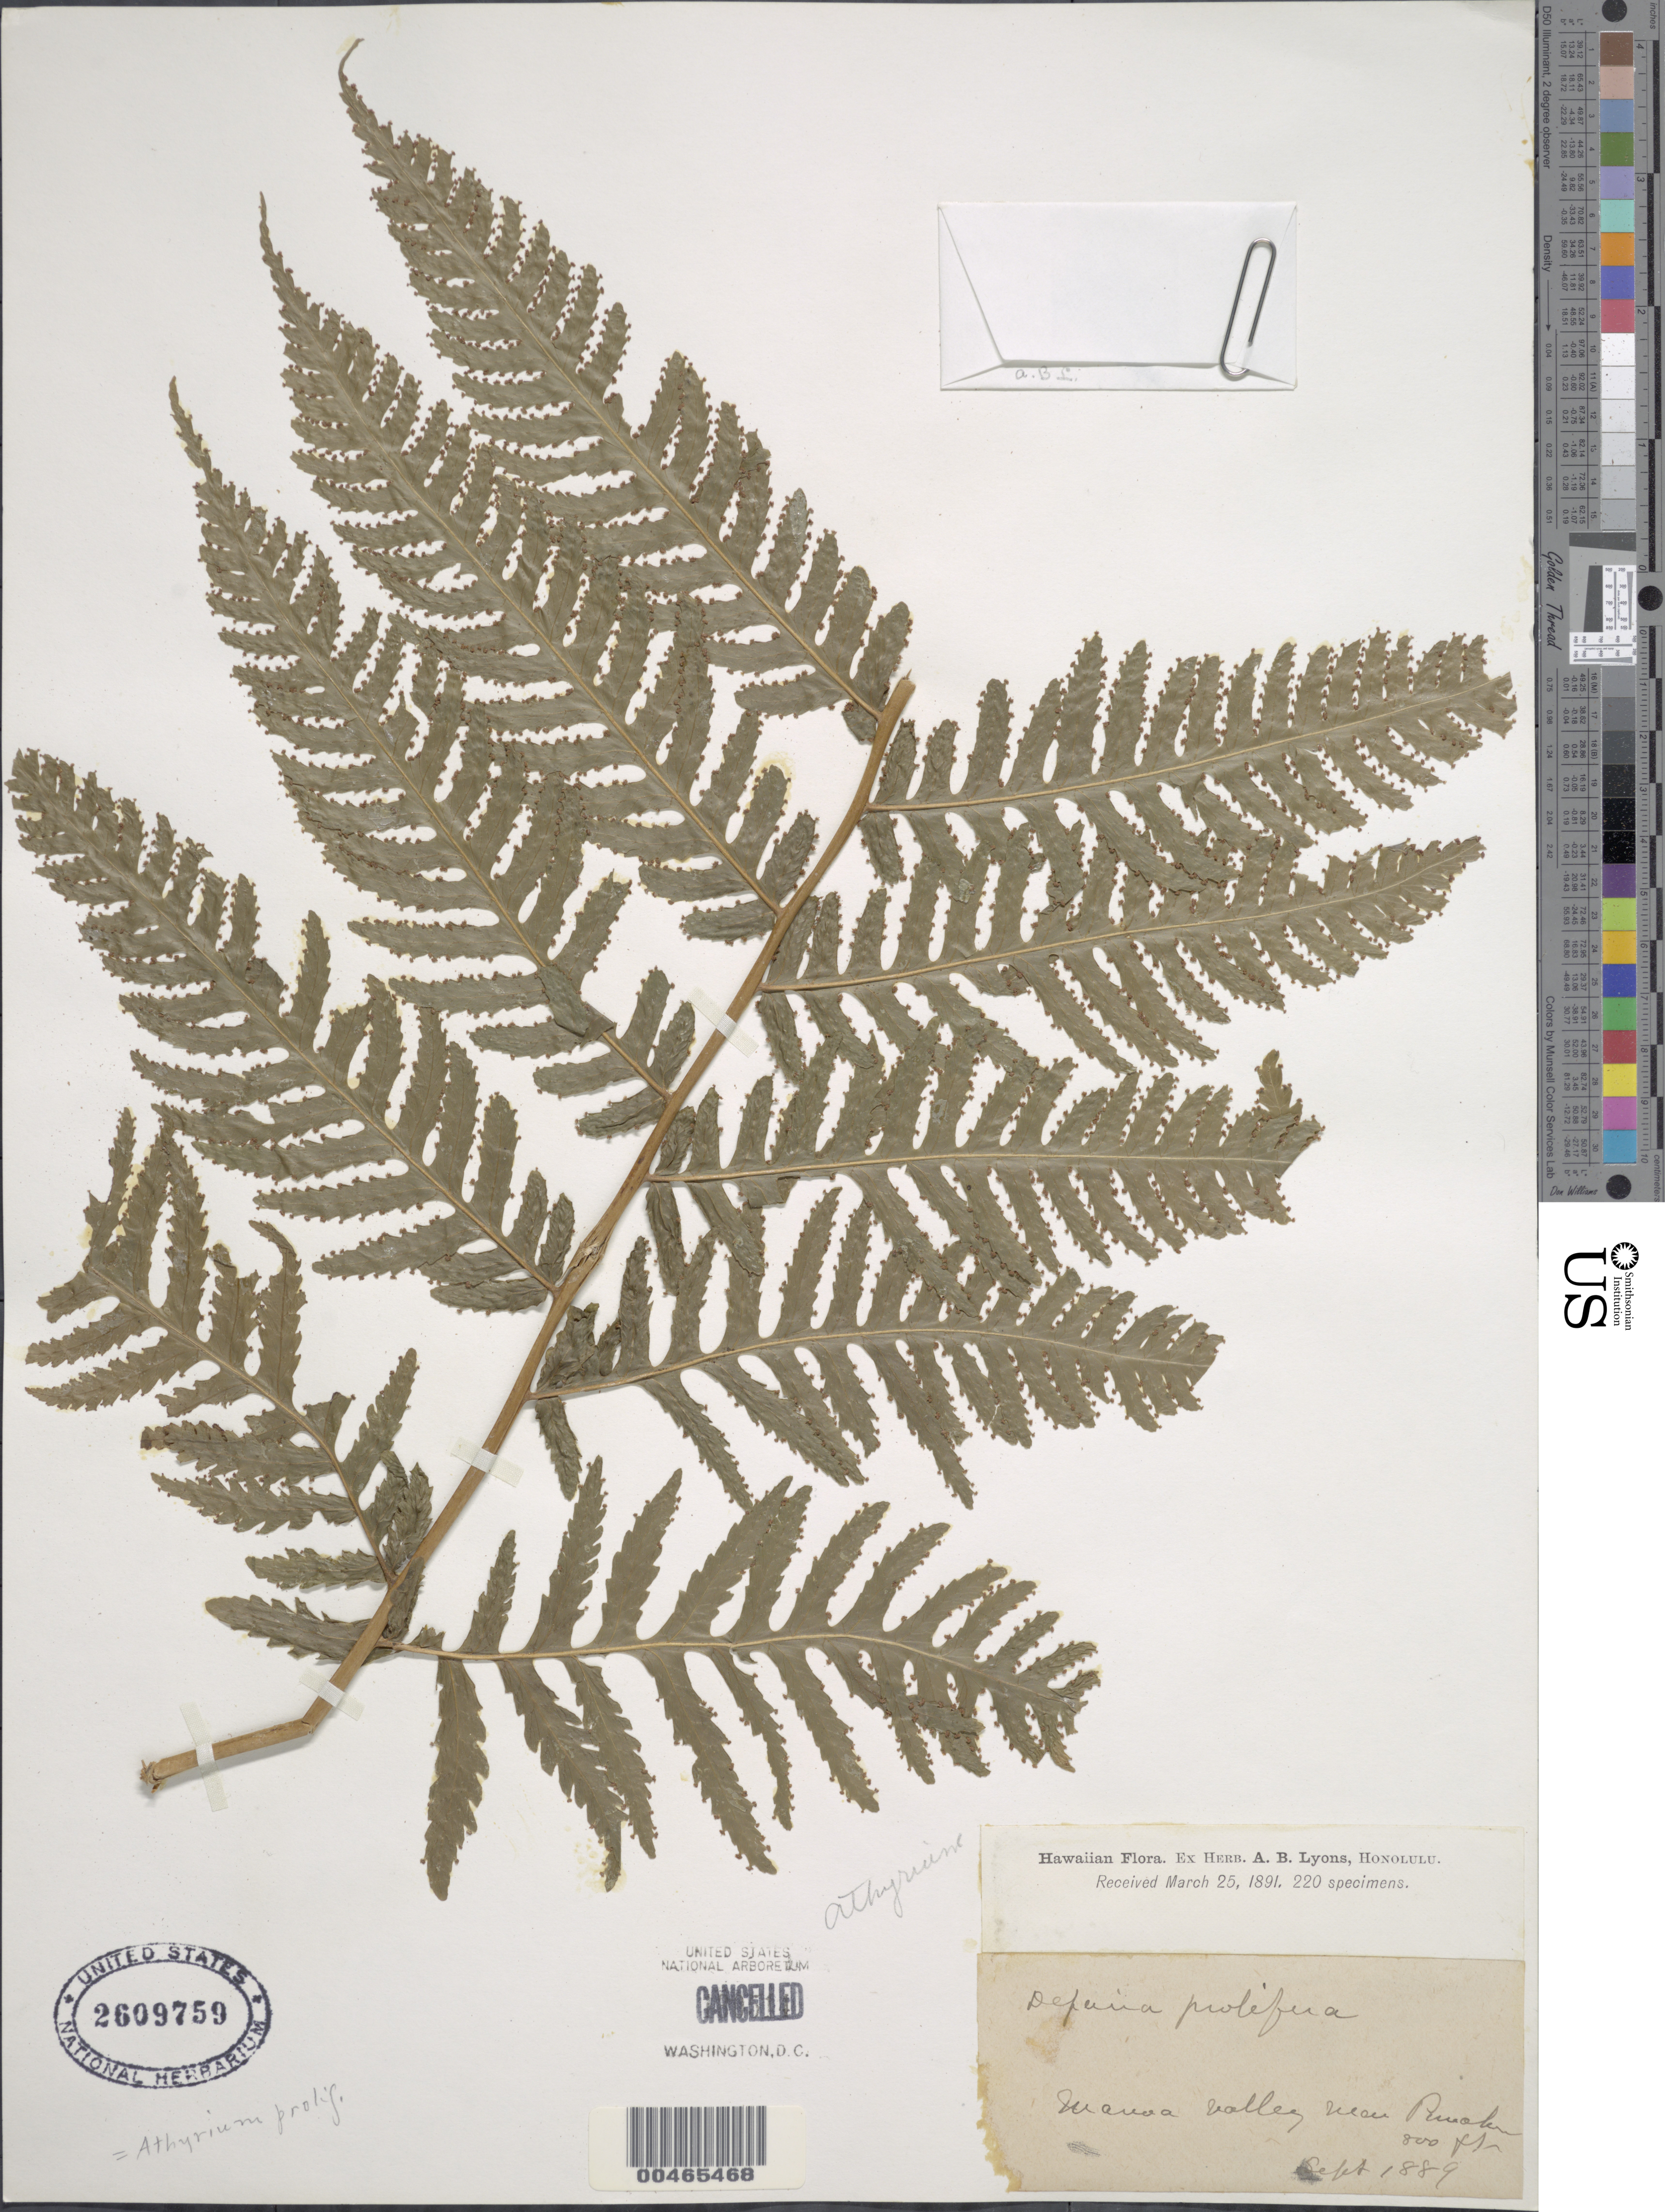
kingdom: Plantae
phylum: Tracheophyta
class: Polypodiopsida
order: Polypodiales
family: Athyriaceae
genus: Deparia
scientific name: Deparia prolifera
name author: (Kaulf.) Hook. & Grev.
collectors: A. B. Lyons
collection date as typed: Sep 1889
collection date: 1889-09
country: United States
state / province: Hawaii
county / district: Honolulu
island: Oahu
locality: Manoa Valley, near Puolua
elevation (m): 244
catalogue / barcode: US 2609759